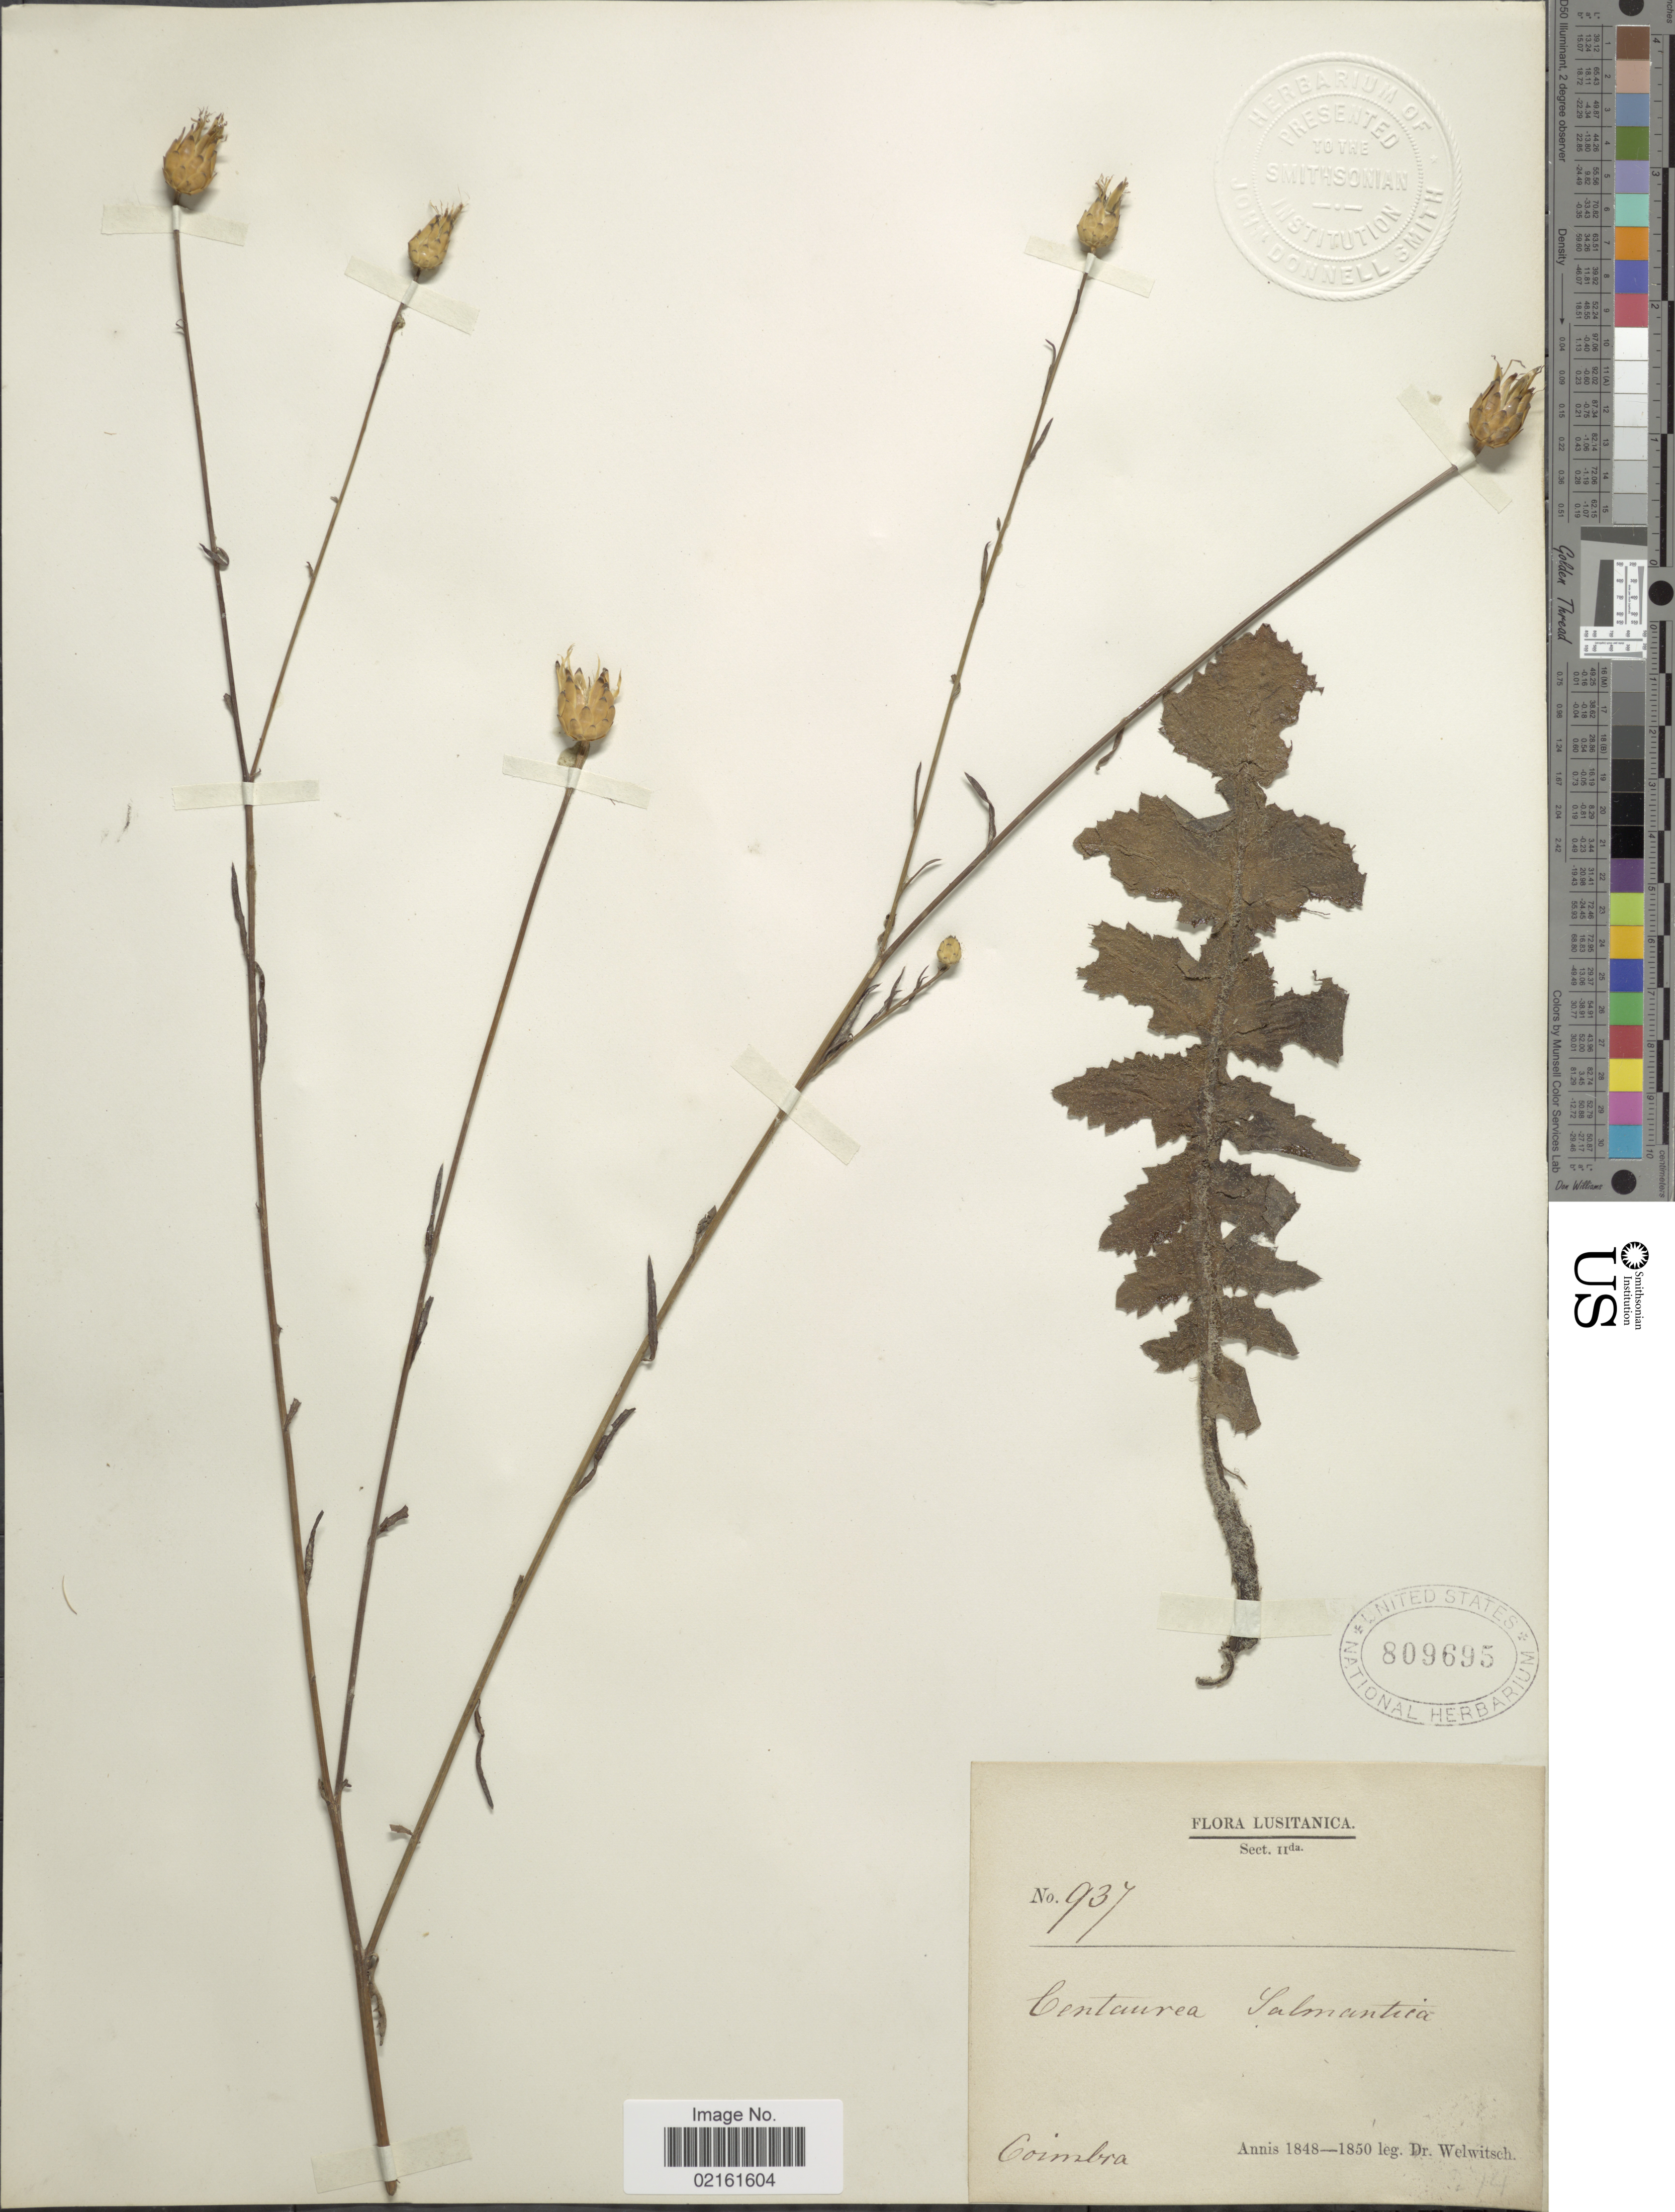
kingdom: Plantae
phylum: Tracheophyta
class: Magnoliopsida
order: Asterales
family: Asteraceae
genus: Mantisalca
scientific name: Mantisalca salmantica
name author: (L.) Briq. & Cav.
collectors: -. Welwitsch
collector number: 937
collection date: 1848/1850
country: Portugal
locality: Lusitanica. Sect IIda. Coimbra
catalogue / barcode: US 809695